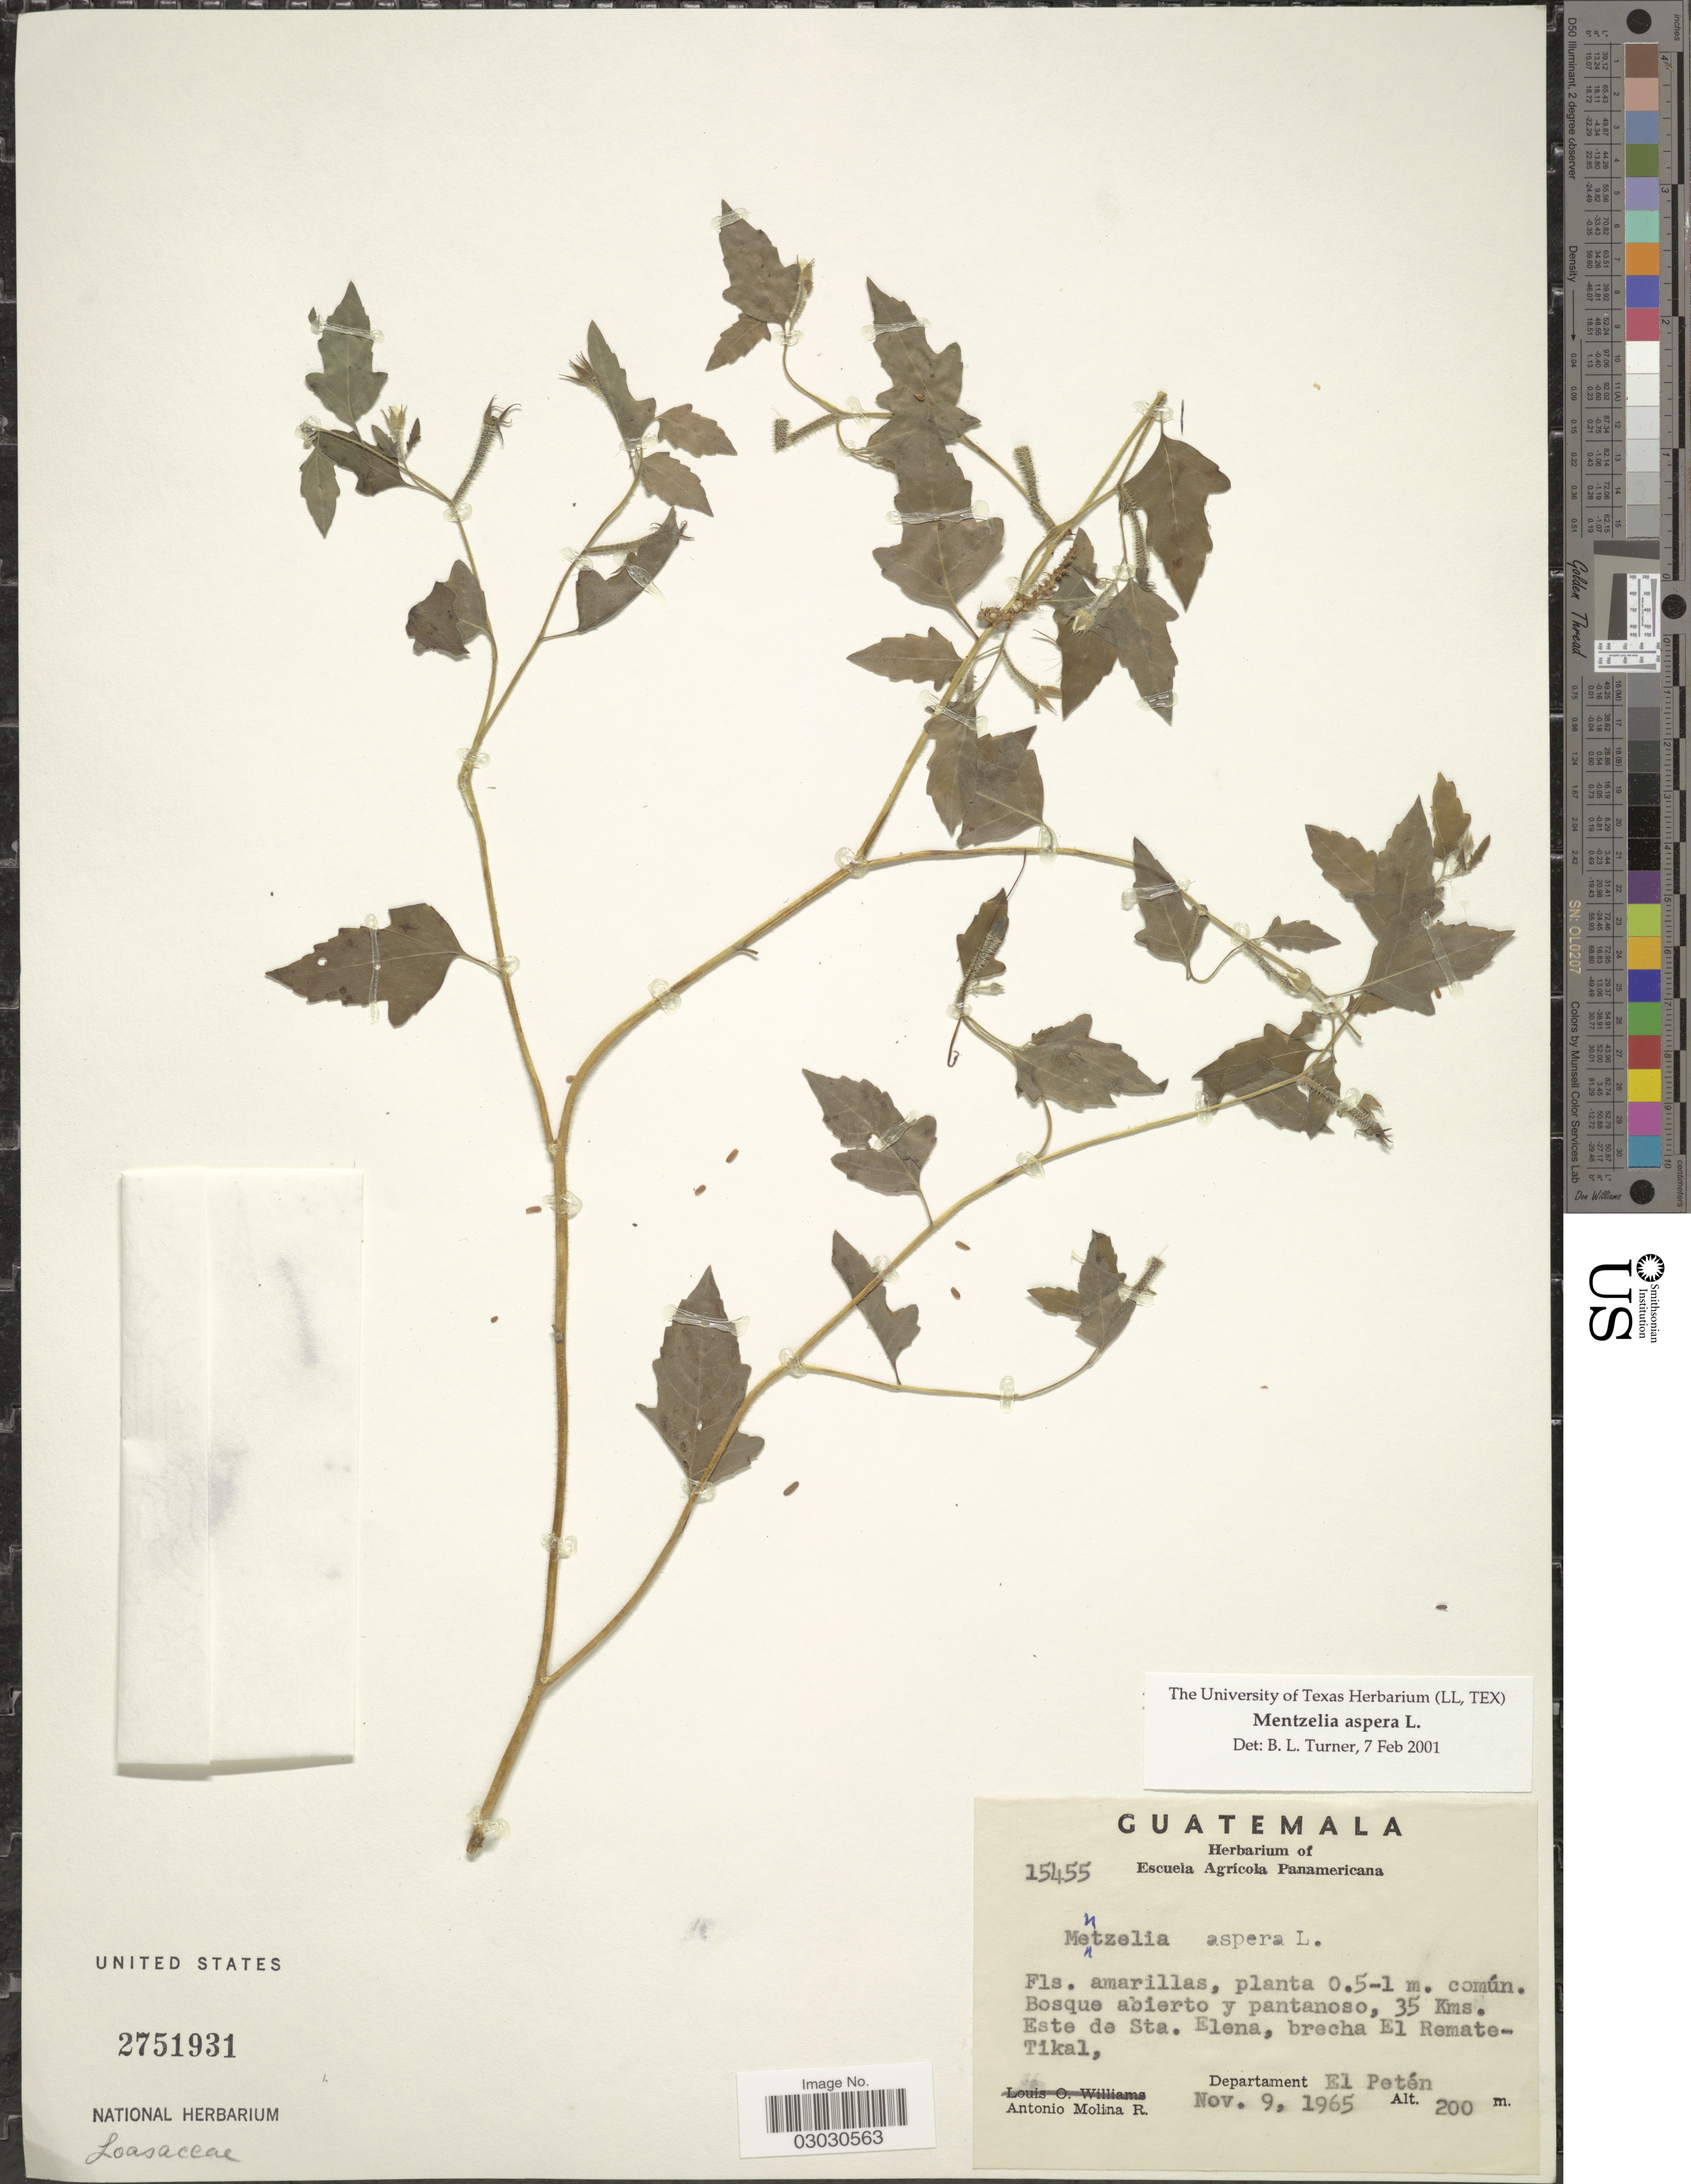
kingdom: Plantae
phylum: Tracheophyta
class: Magnoliopsida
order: Cornales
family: Loasaceae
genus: Mentzelia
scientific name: Mentzelia aspera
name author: L.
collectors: A. Molina R.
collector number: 15455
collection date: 1965-11-09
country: Guatemala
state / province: El Petén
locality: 35 Kms. Este de Sta. Elena, brecha El Remate-Tikal, Departament El Petén.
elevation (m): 200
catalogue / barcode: US 2751931